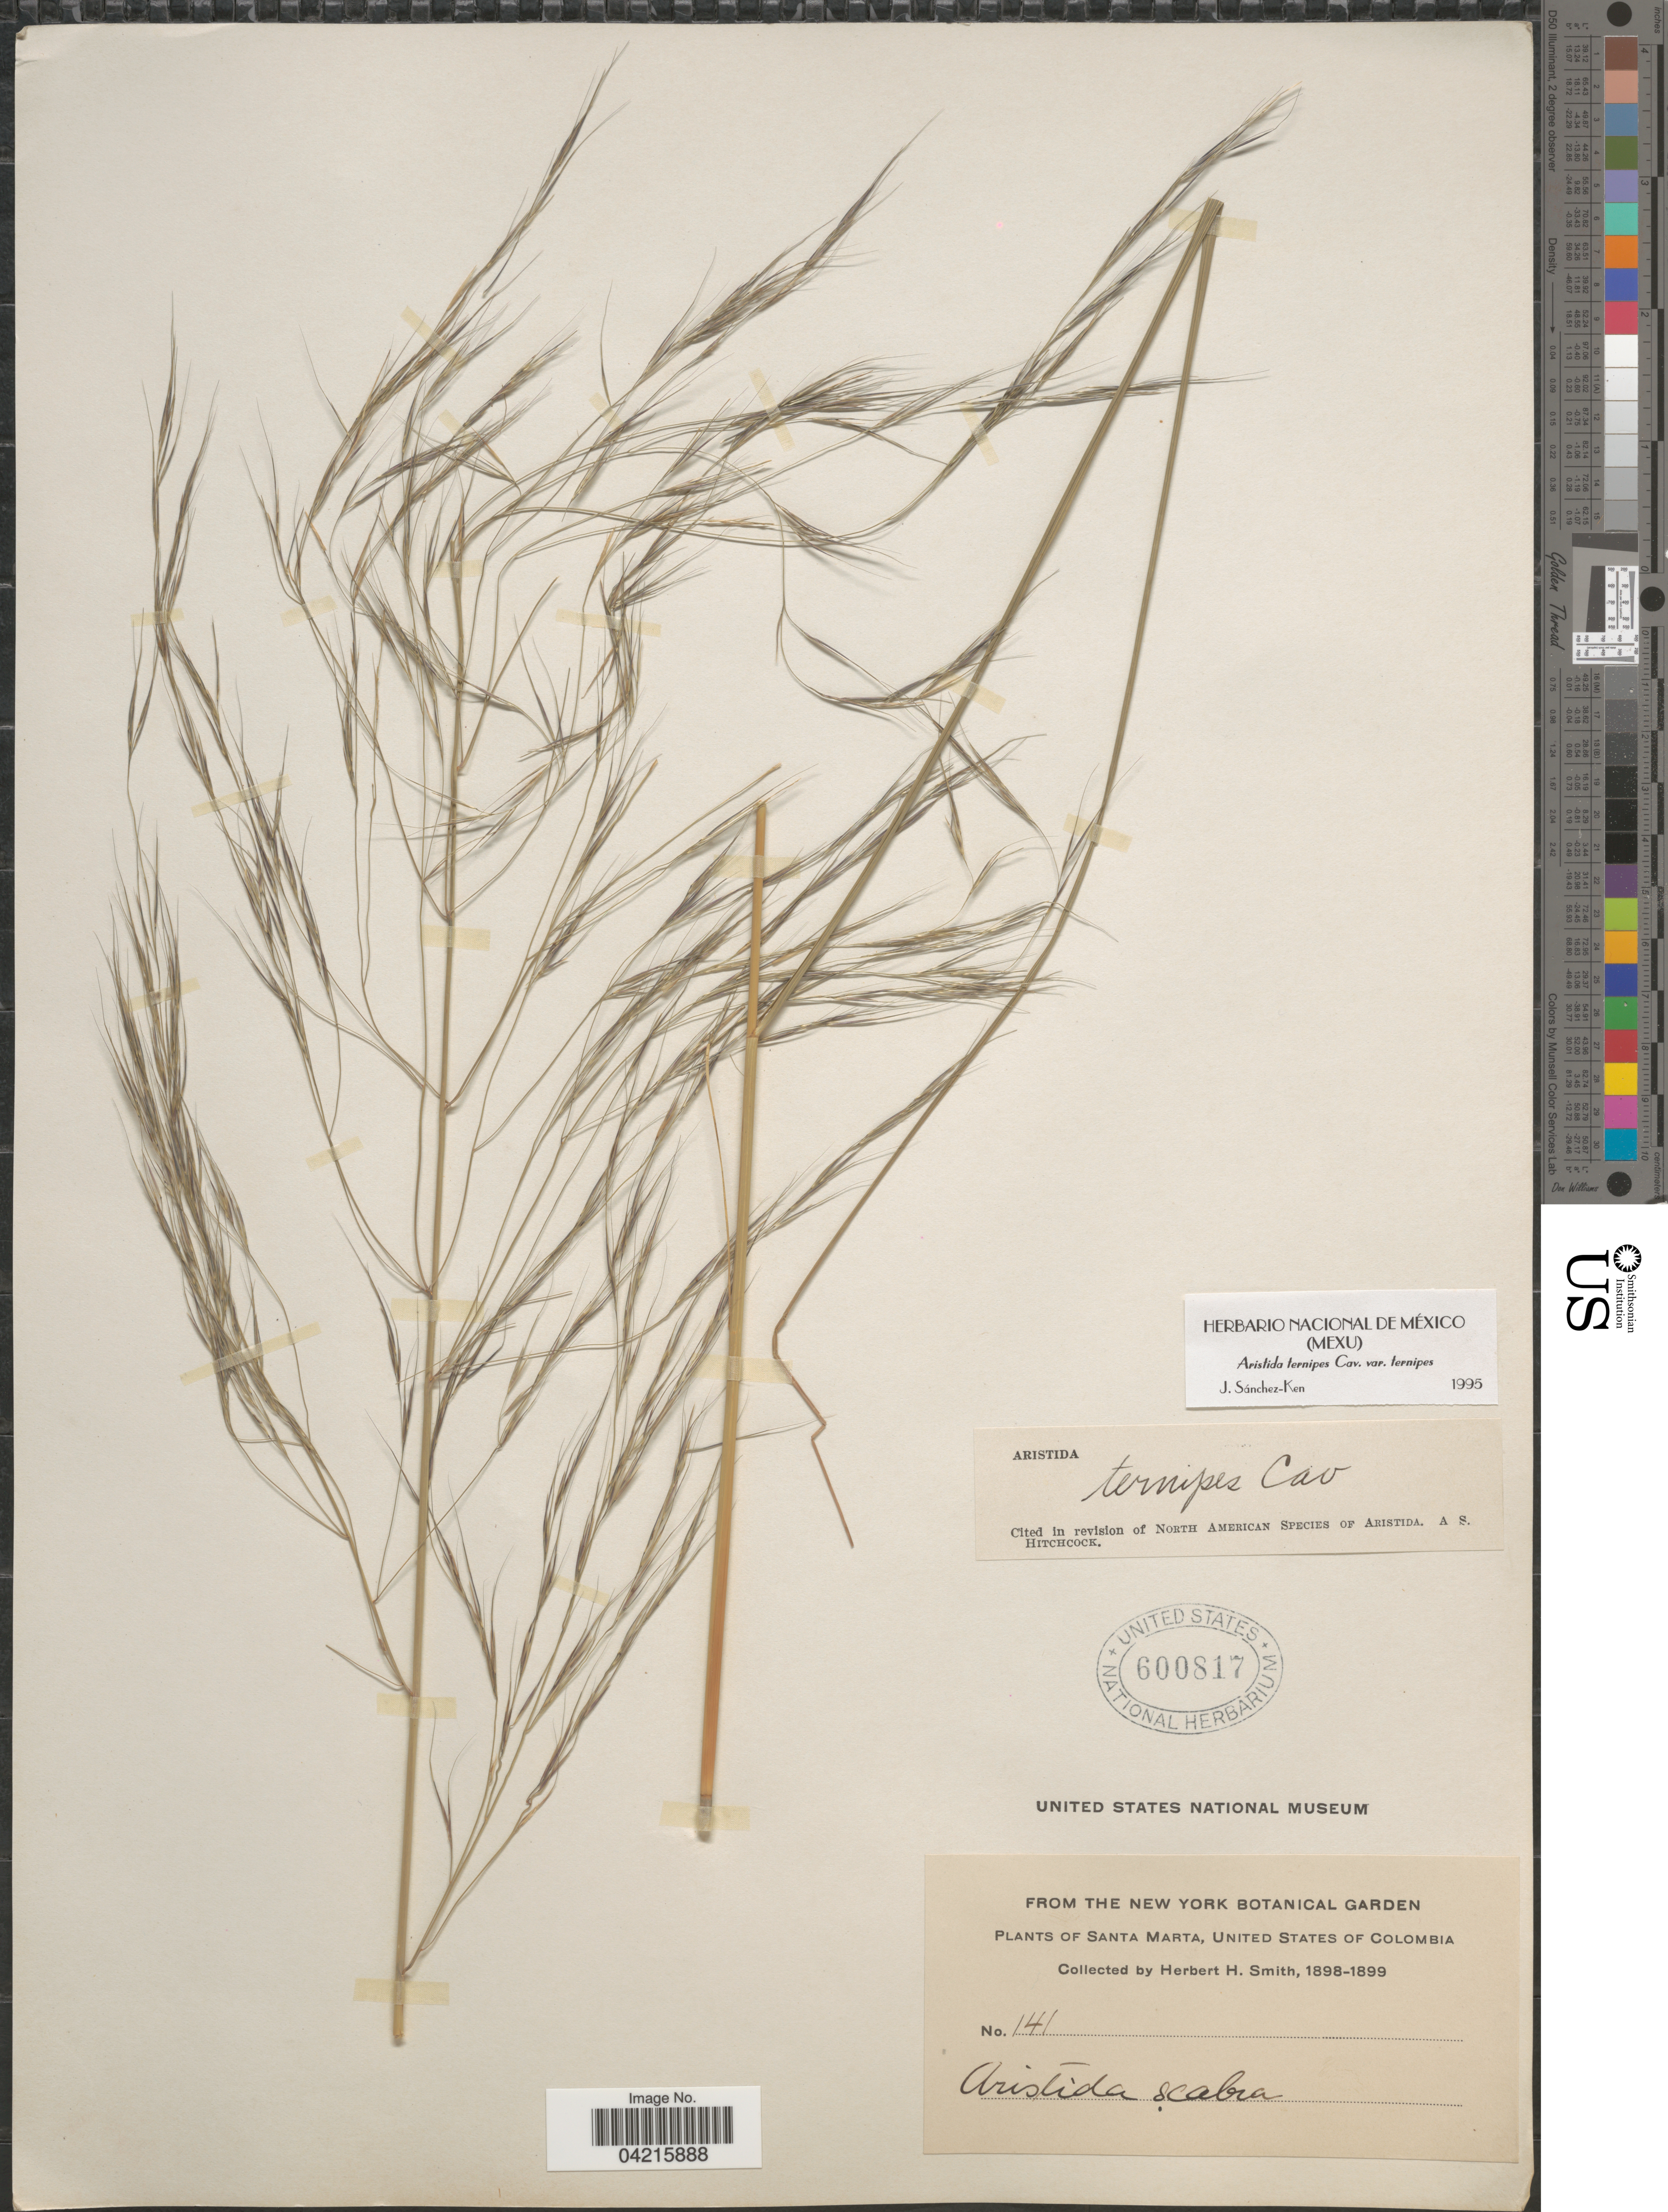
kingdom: Plantae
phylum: Tracheophyta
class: Liliopsida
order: Poales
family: Poaceae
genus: Aristida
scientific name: Aristida ternipes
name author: Cav.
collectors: Herbert H. Smith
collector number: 141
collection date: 1898/1899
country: Colombia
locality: Santa Marta, United States of Colombia.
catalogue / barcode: US 600817